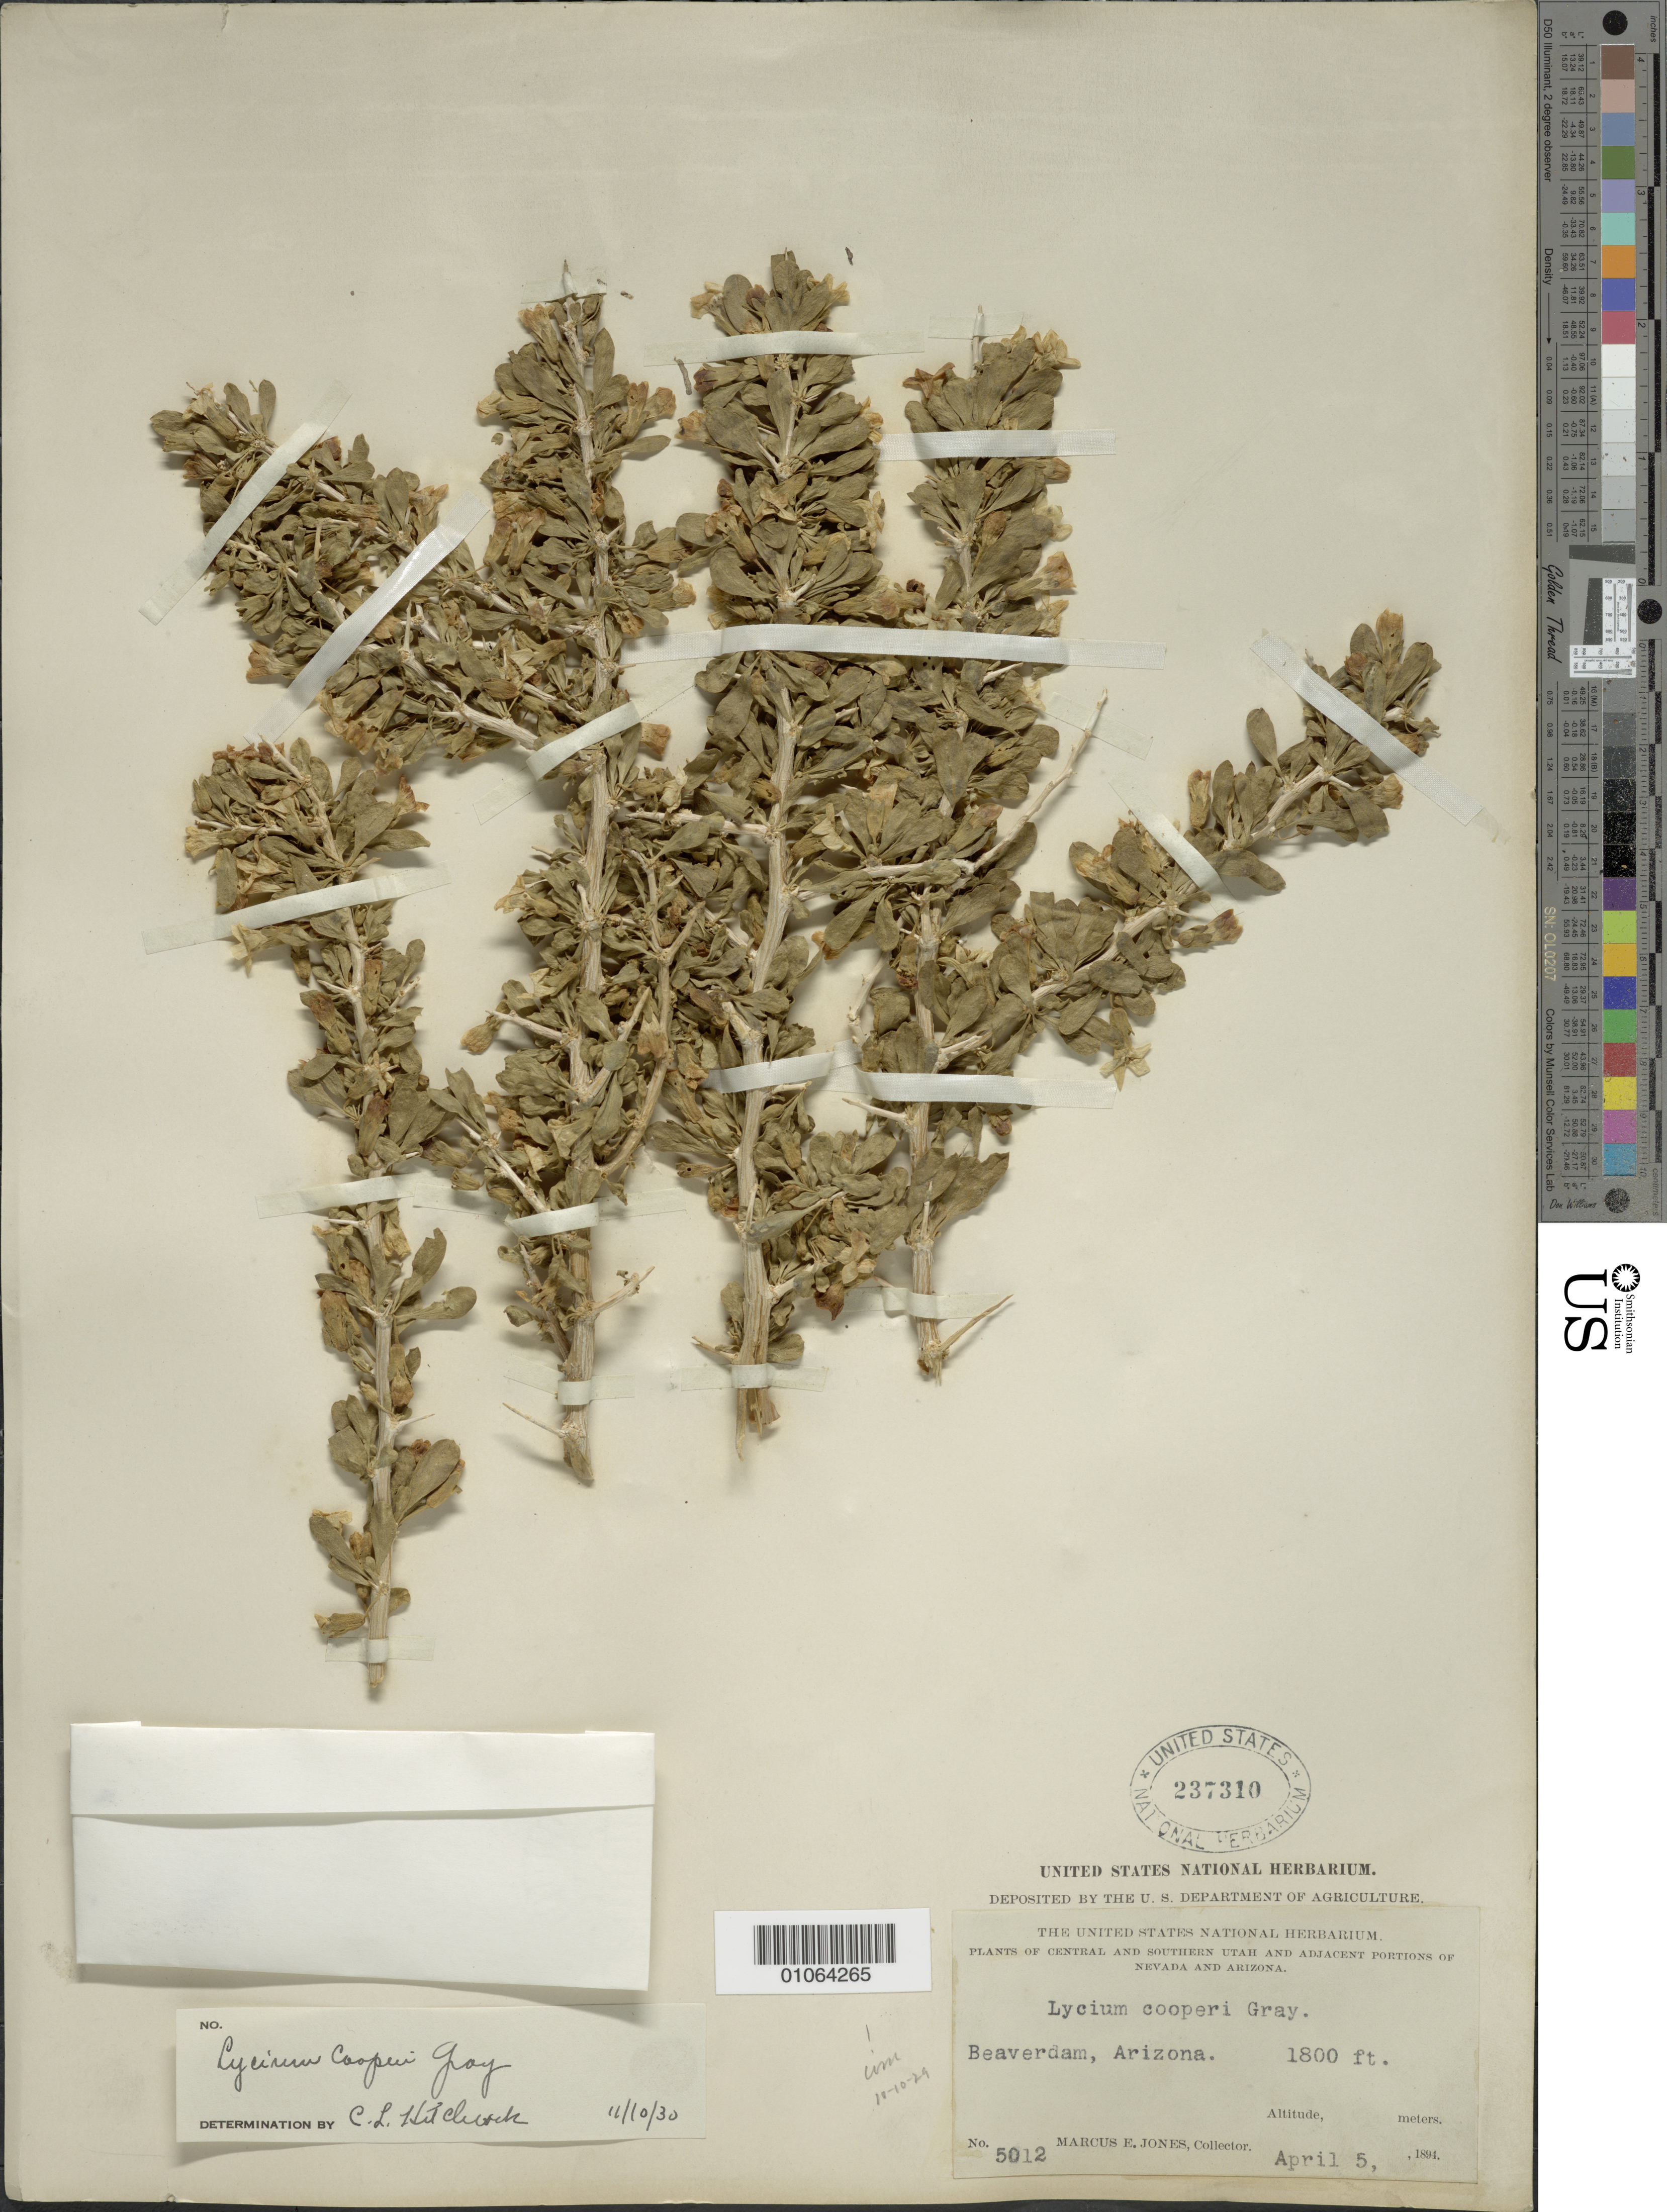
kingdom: Plantae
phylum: Tracheophyta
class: Magnoliopsida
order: Solanales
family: Solanaceae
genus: Lycium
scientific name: Lycium cooperi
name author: A. Gray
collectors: M. E. Jones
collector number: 5012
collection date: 1894-04-05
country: United States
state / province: Arizona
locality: Beaverdam.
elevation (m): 549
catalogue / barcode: US 237310